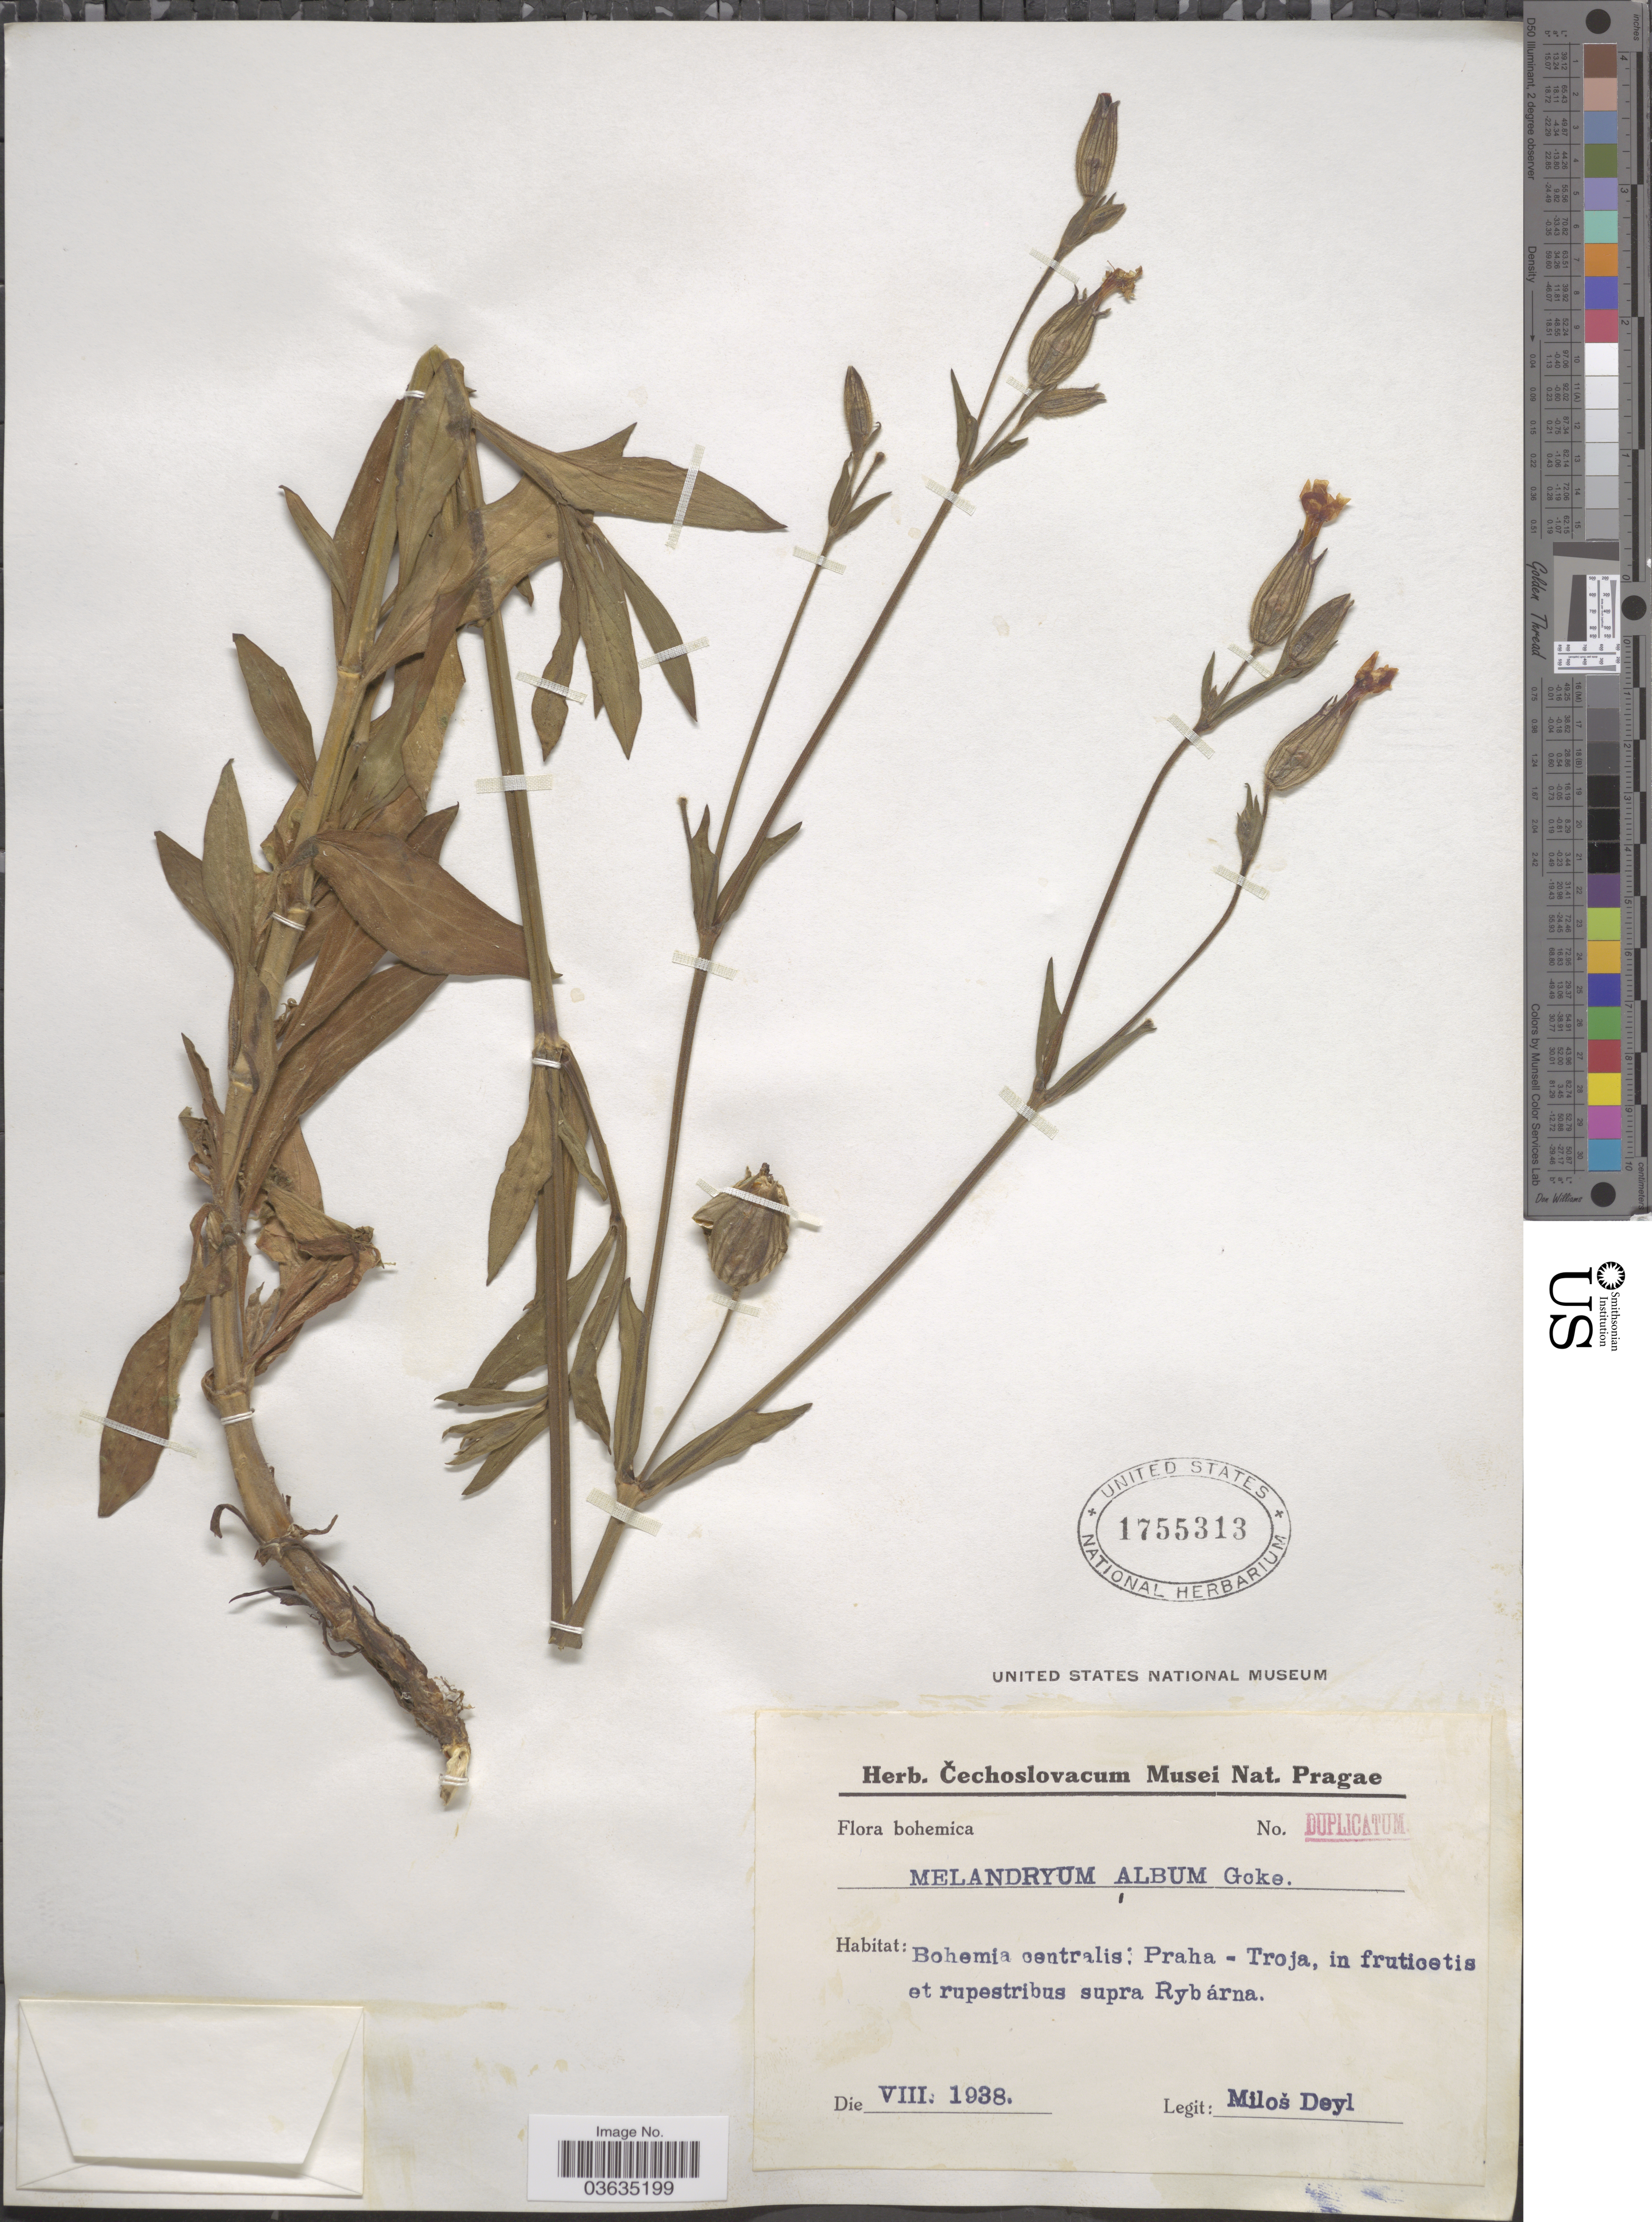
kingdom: Plantae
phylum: Tracheophyta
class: Magnoliopsida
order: Caryophyllales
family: Caryophyllaceae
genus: Silene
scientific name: Silene latifolia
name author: Poir.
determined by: Strong, Mark T., (BOT), Smithsonian Institution - National Museum of Natural History (UNITED STATES)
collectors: M. Deyl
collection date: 1938-08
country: Czechia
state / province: Central Bohemian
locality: Bohemia centralis: Praha - Troja, in fruticetis et rupestribus supra Rybárna.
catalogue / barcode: US 1755313